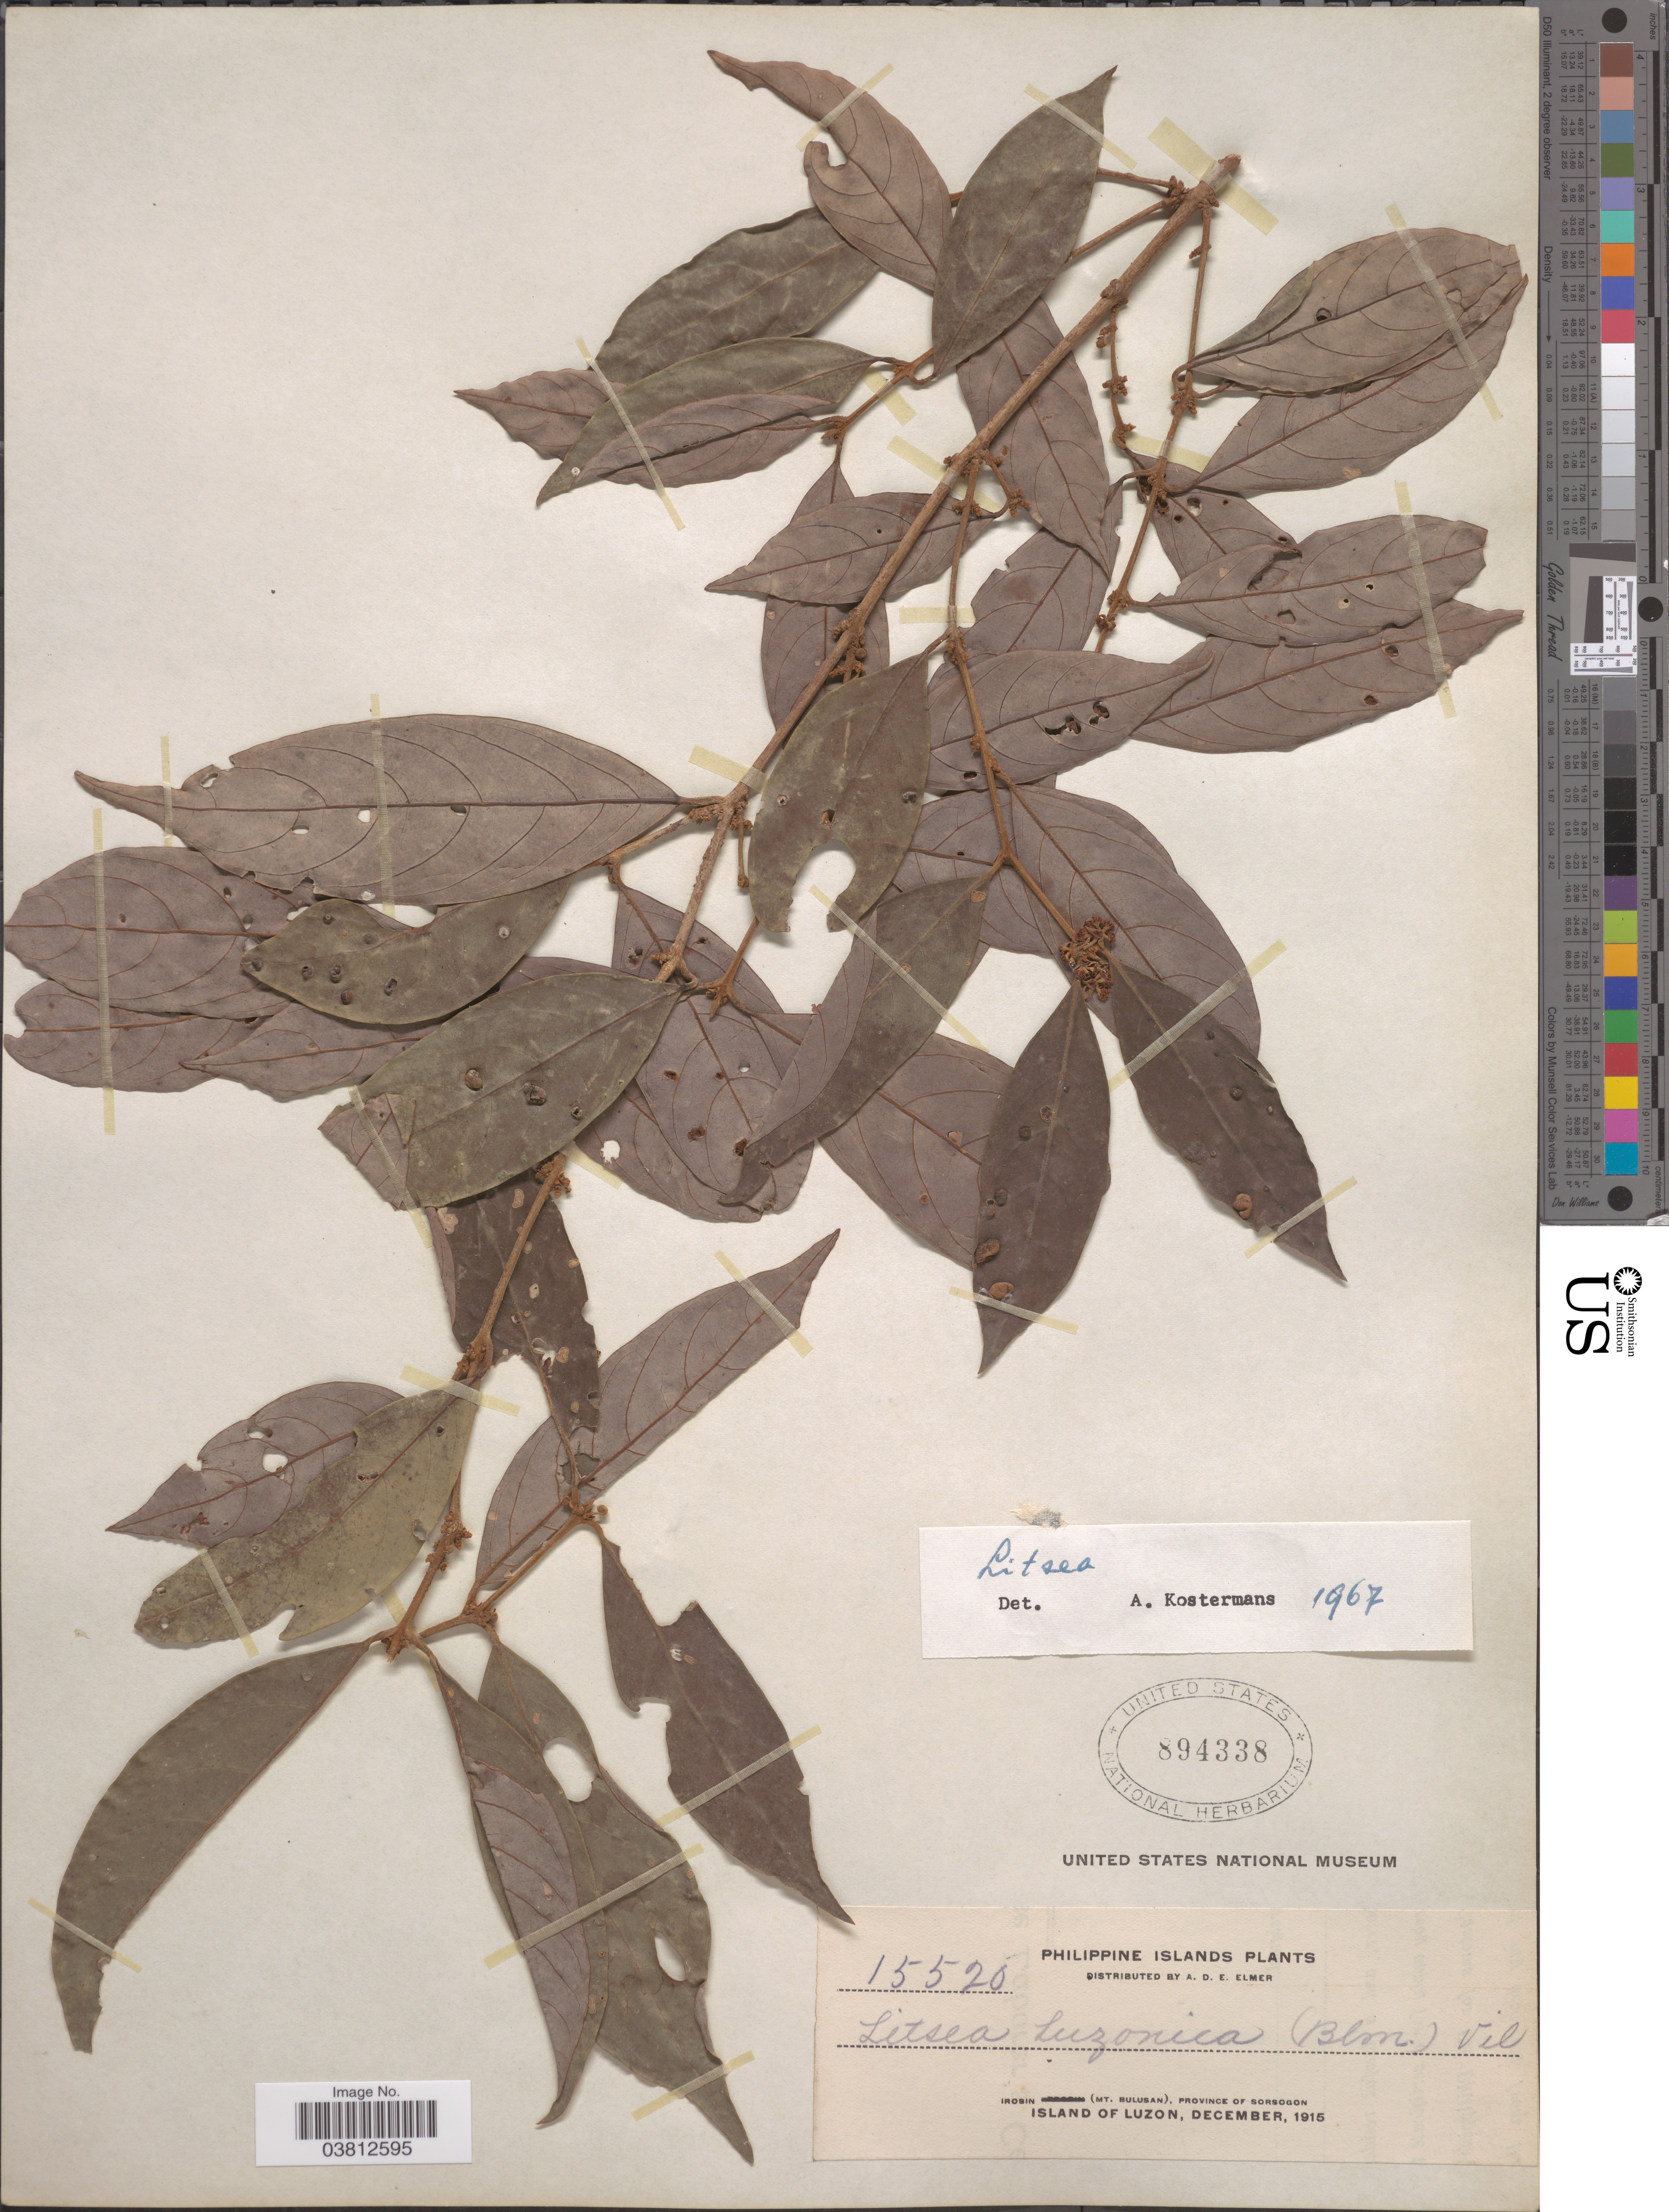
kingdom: Plantae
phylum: Tracheophyta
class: Magnoliopsida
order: Laurales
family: Lauraceae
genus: Litsea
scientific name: Litsea sp.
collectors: A. D. E. Elmer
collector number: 15520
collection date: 1915-12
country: Philippines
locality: Philippine Islands. Irosin (Mt. Bulusan), Province of Sorsogon. Island of Luzon.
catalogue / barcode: US 894338